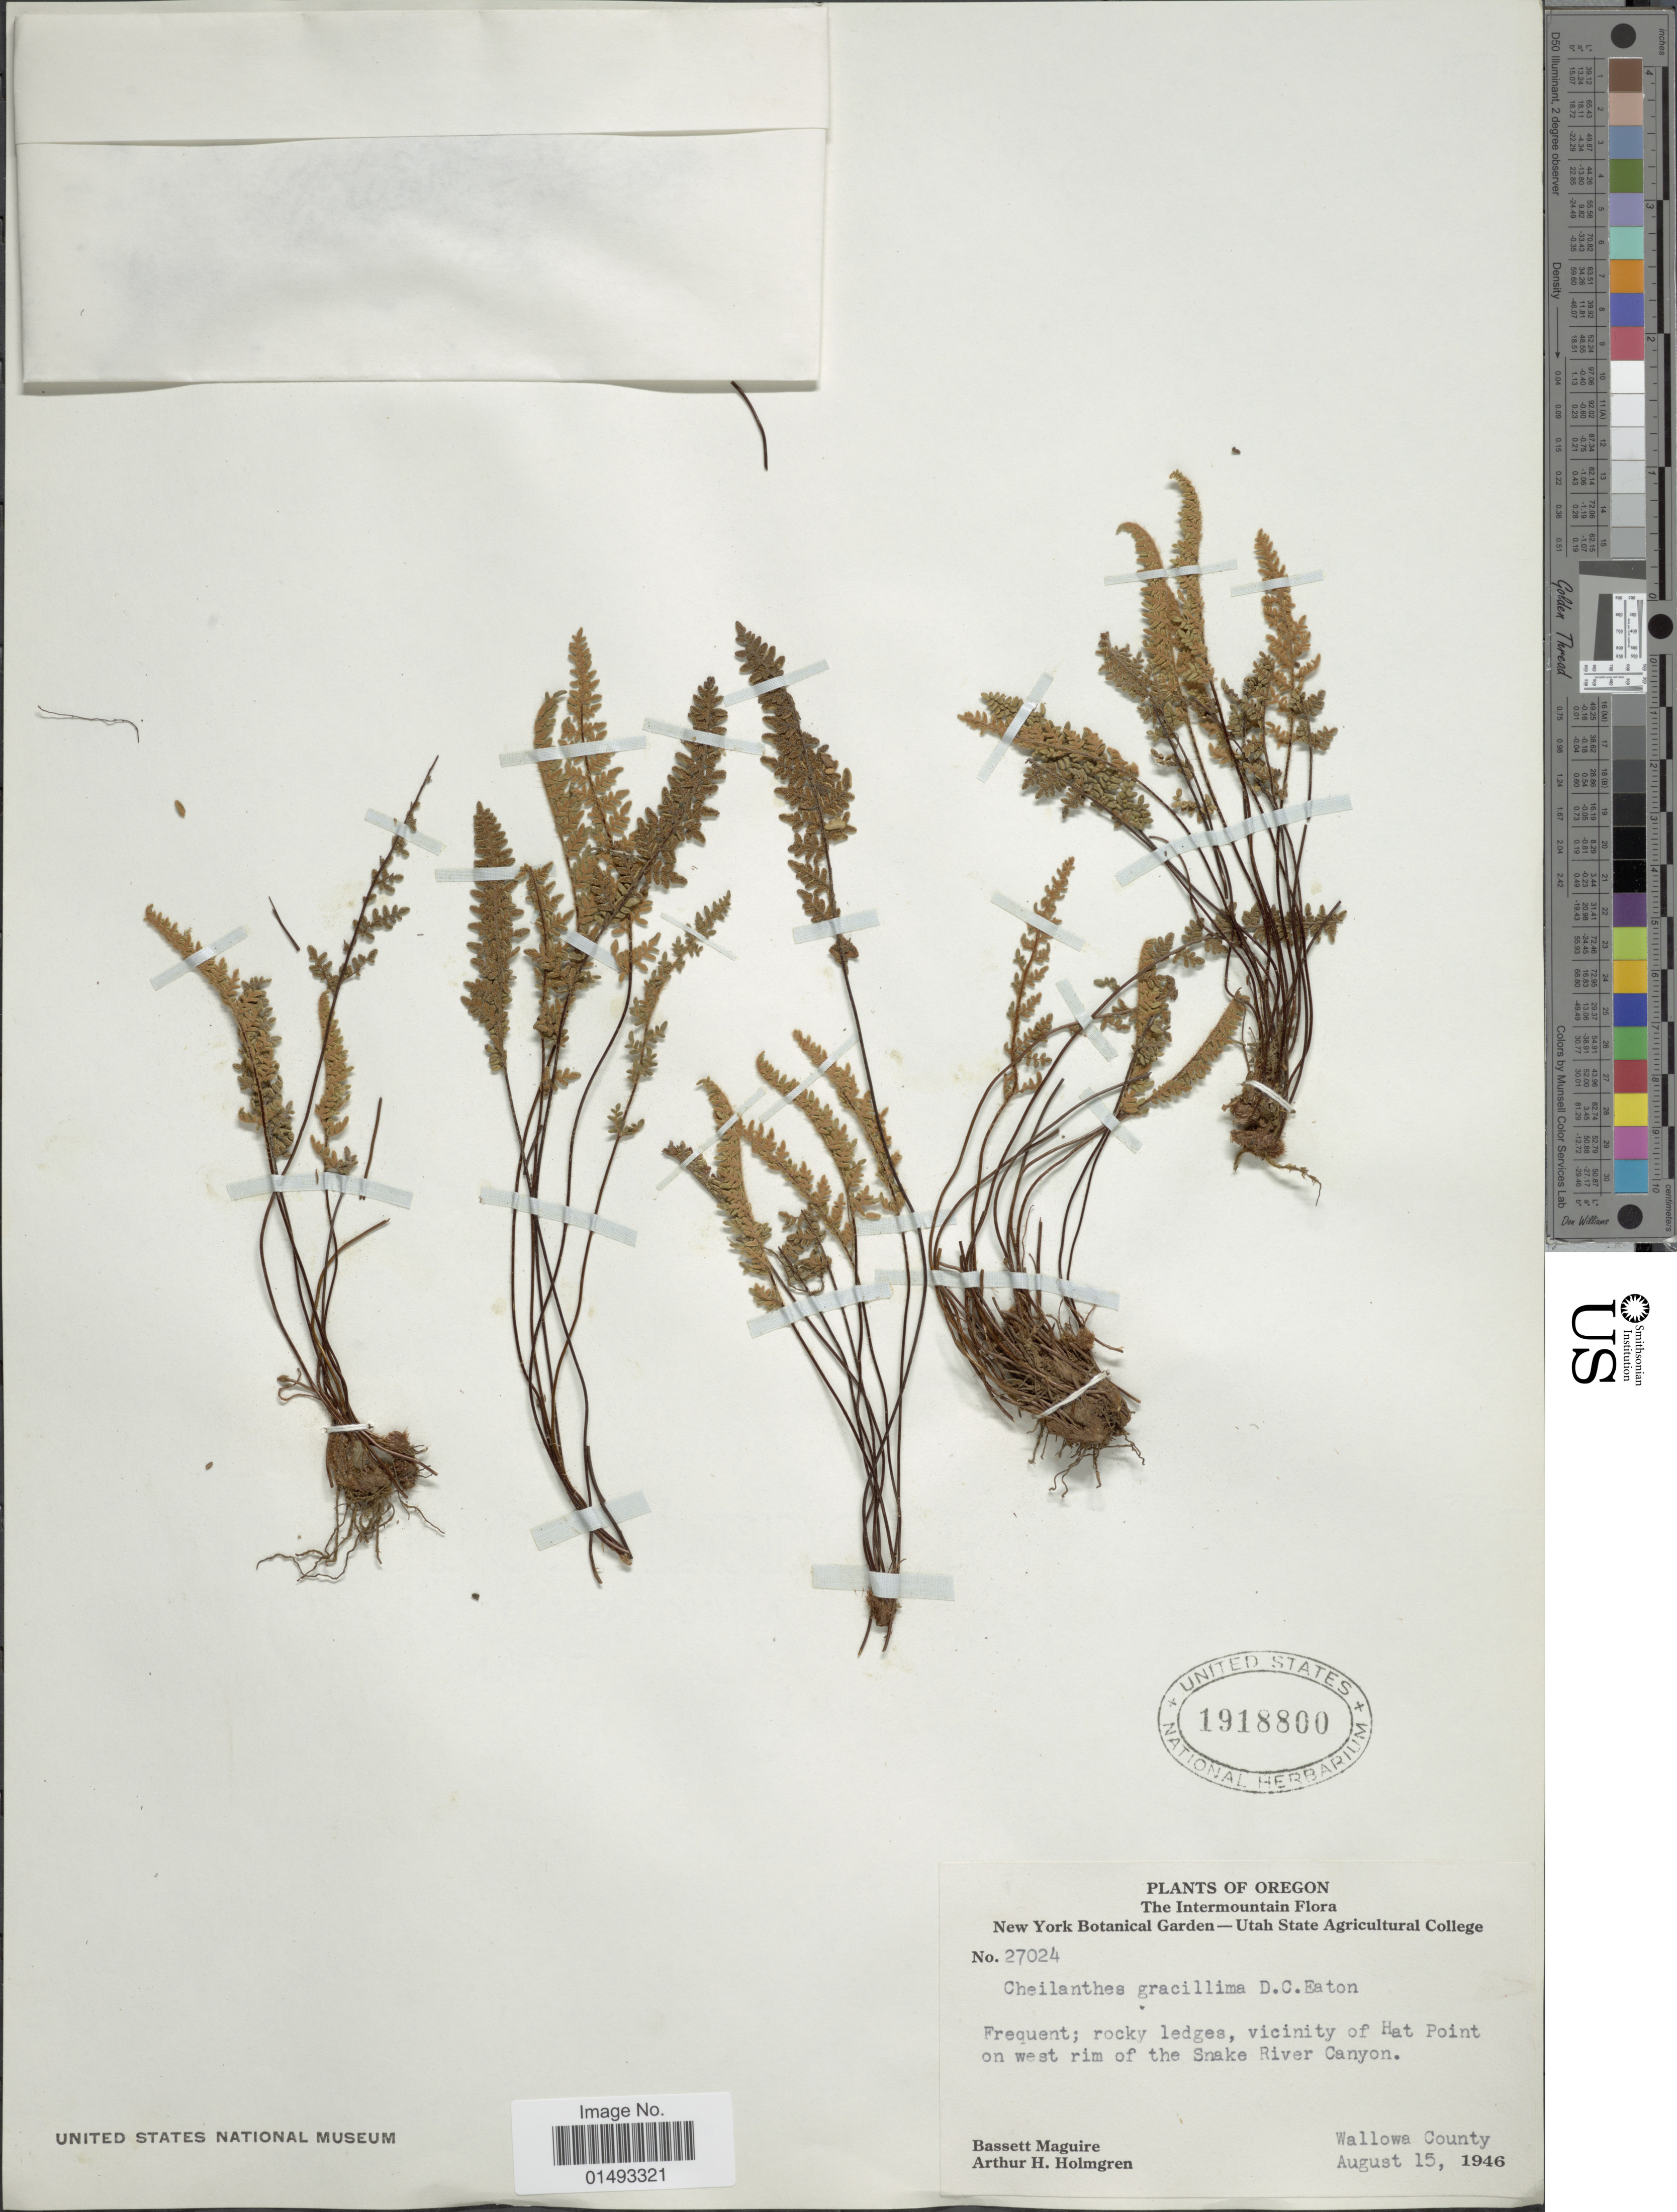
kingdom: Plantae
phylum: Tracheophyta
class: Polypodiopsida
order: Polypodiales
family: Pteridaceae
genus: Myriopteris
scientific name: Myriopteris gracillima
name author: (D.C. Eaton) J. Sm.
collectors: B. Maguire & A. H. Holmgren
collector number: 27024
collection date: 1946-08-15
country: United States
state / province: Oregon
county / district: Wallowa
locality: The Intermountain, Frequent; rocky ledges, vicinity of Hat Point on west rim of the Snake River Canyon, Wallowa County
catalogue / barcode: US 1918800